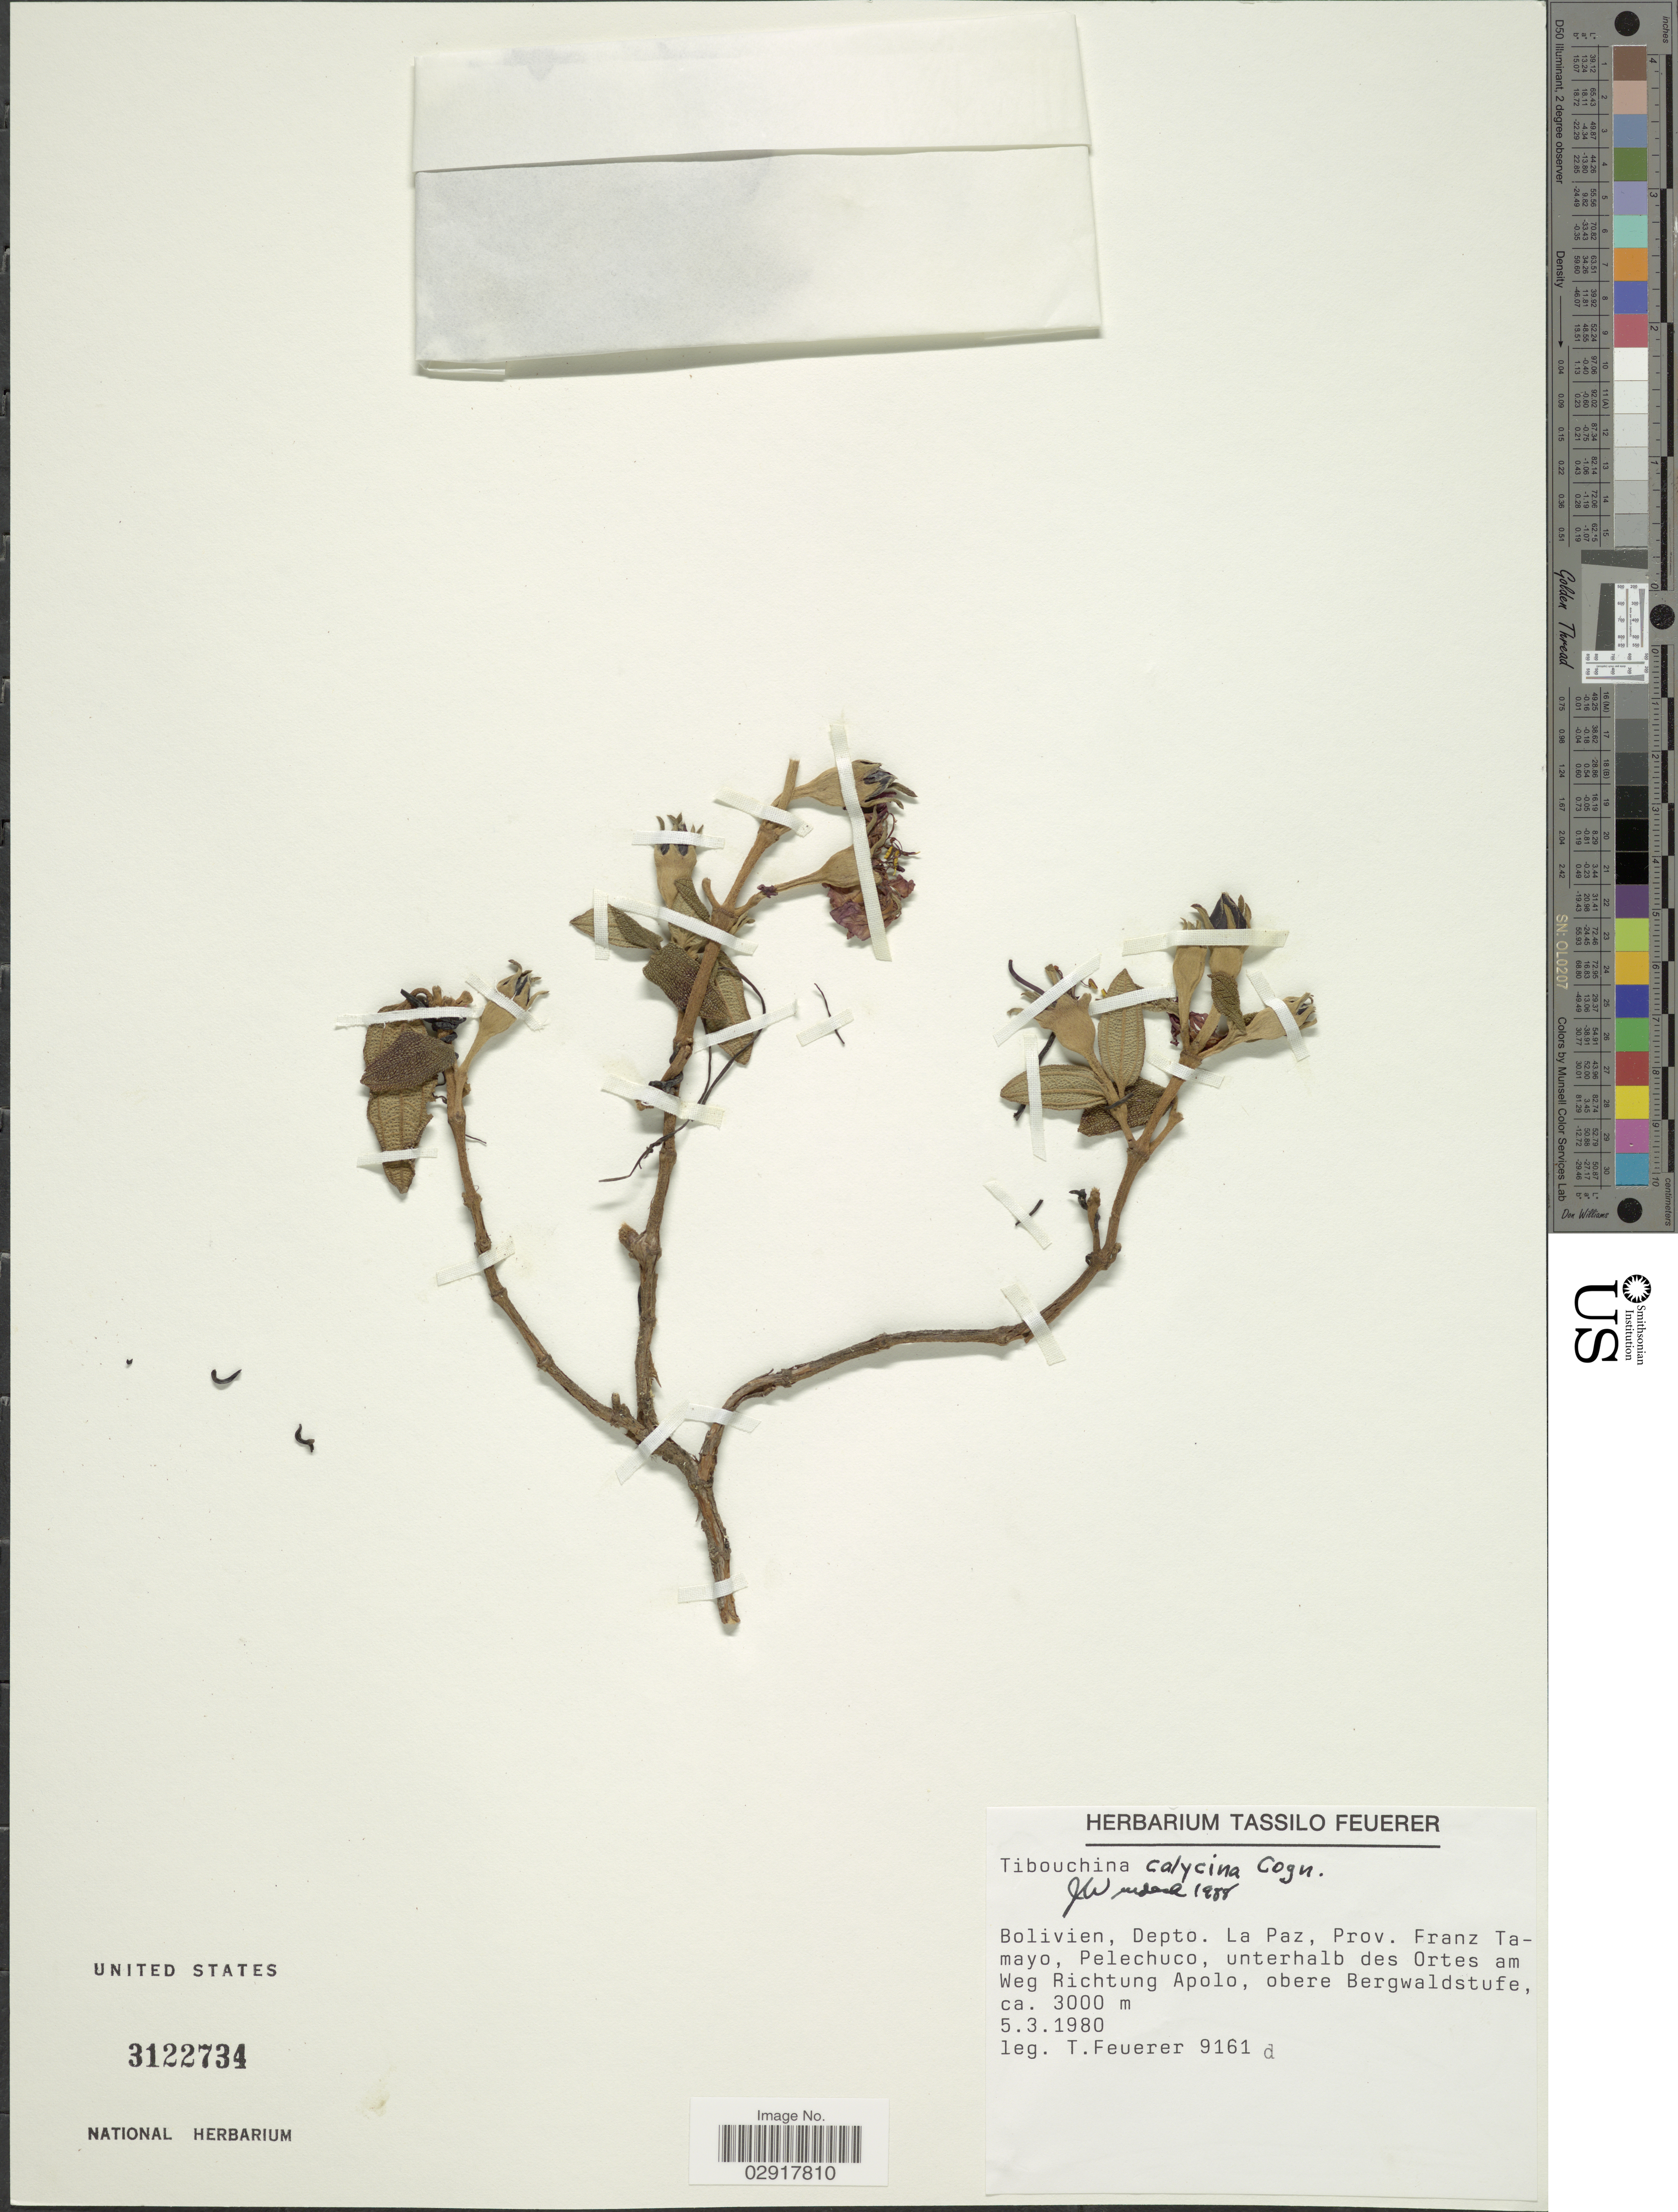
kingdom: Plantae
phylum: Tracheophyta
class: Magnoliopsida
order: Myrtales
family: Melastomataceae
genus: Tibouchina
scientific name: Tibouchina calycina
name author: Cogn.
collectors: T. Feuerer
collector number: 9161d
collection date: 1980-03-05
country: Bolivia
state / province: La Paz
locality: Depto. La Paz, Prov. Franz Tamayo, Pelechuco, unterhalb des Ortes am Weg Richtung Apolo, obere Bergwaldstufe.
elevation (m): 3000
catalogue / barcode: US 3122734